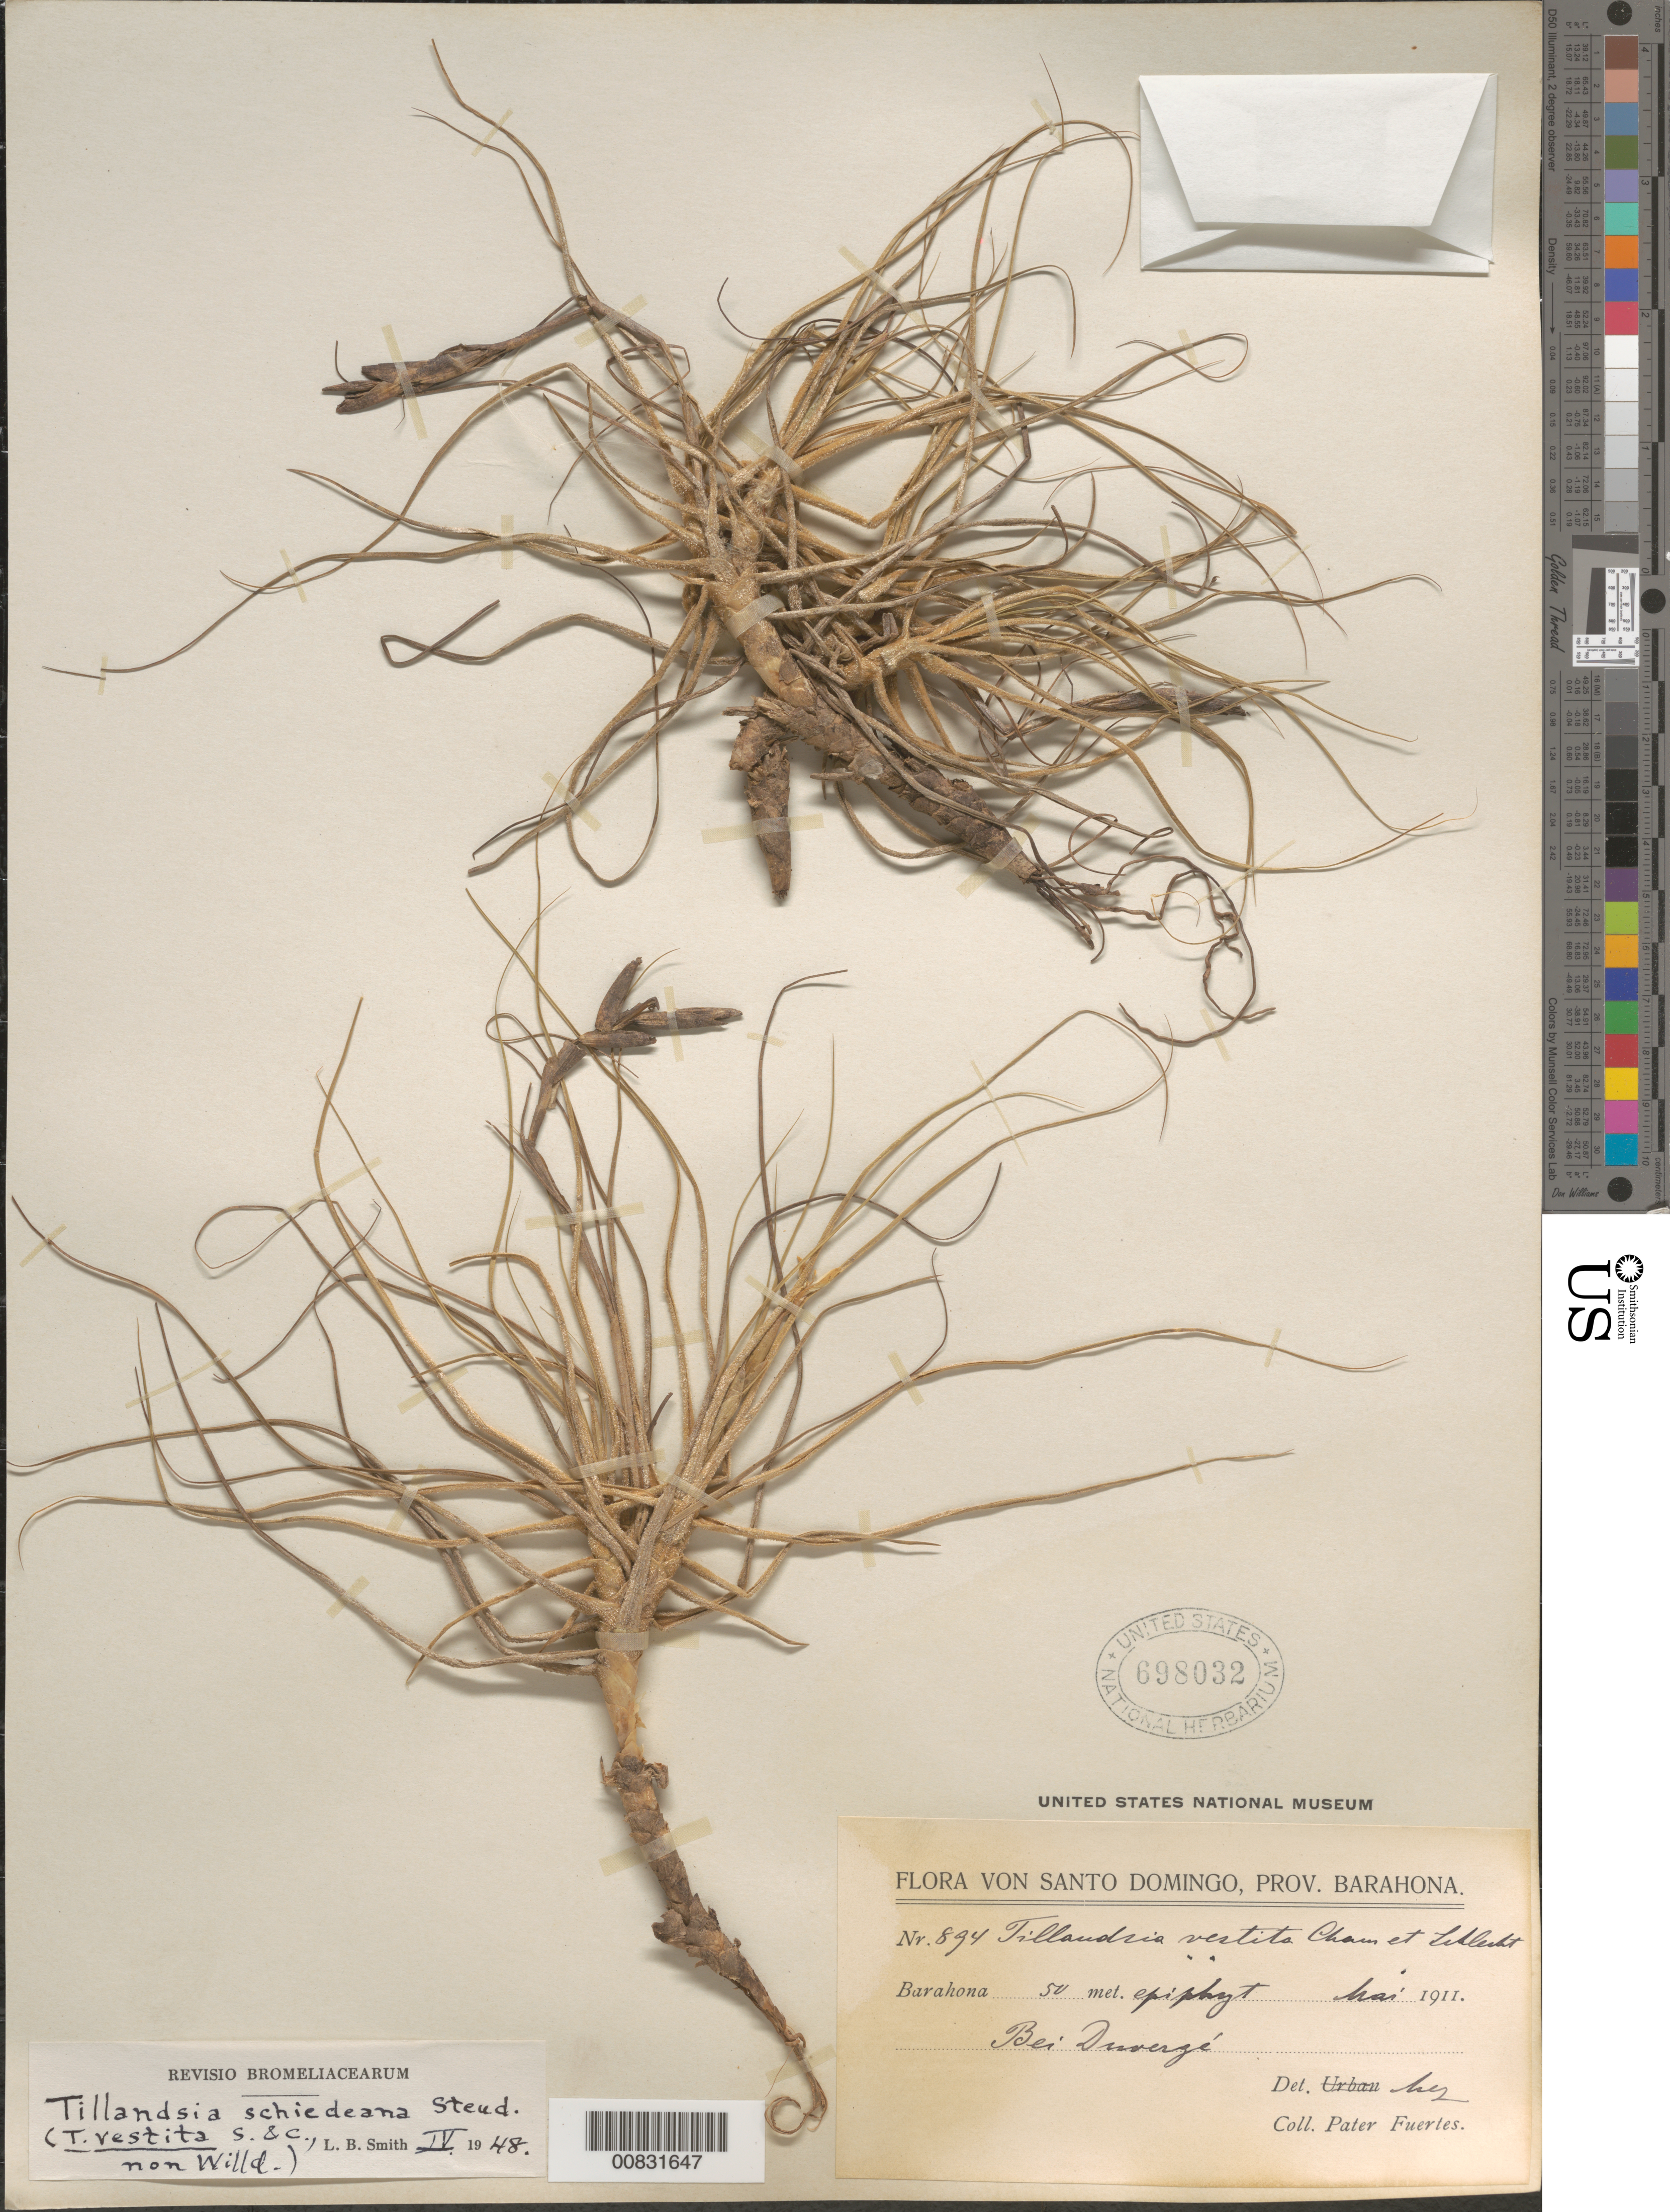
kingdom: Plantae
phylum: Tracheophyta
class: Liliopsida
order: Poales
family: Bromeliaceae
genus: Tillandsia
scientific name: Tillandsia schiedeana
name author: Steud.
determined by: Smith, Lyman B., (US), NMNH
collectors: M. D. Fuertes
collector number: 894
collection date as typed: May 1911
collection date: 1911-05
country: Dominican Republic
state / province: Barahona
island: Hispaniola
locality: Near Duverge.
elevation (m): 50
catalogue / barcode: US 698032